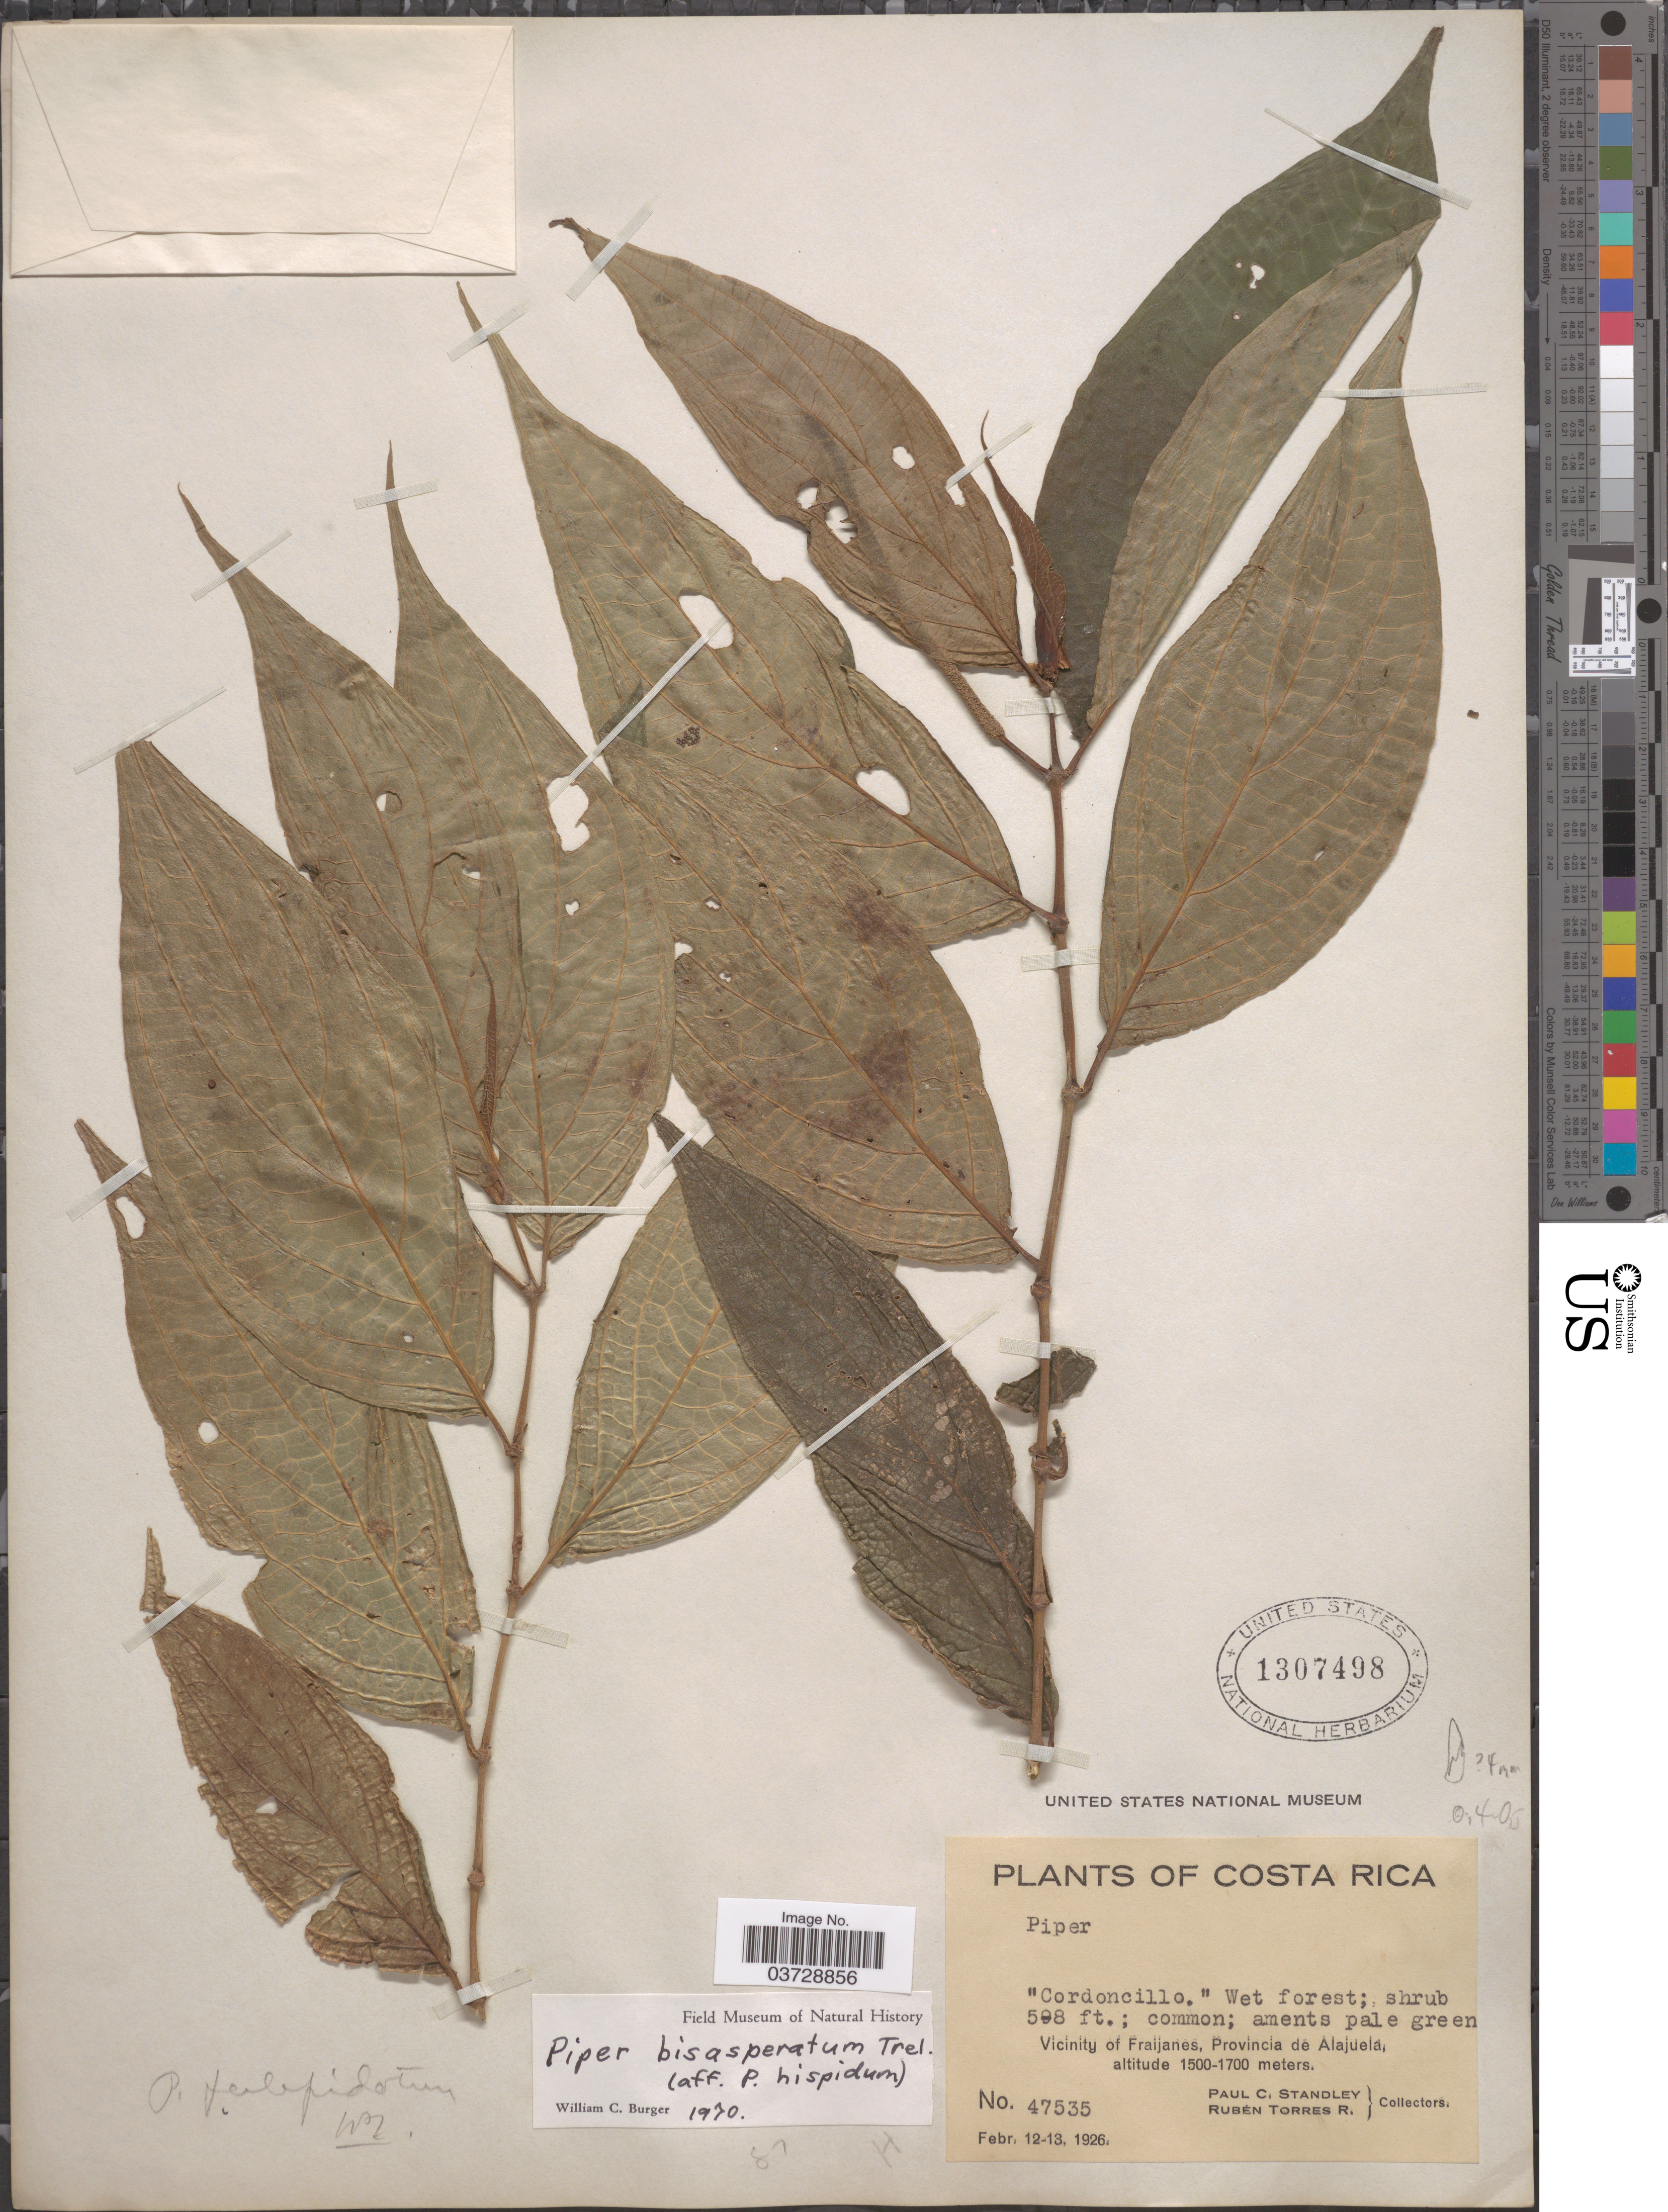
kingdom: Plantae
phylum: Tracheophyta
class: Magnoliopsida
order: Piperales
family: Piperaceae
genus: Piper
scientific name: Piper bisasperatum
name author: Trel.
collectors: P. C. Standley & R. Torres Rojas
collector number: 47535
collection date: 1926-02-12/1926-02-13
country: Costa Rica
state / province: Alajuela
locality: Vicinity of Fraijanes.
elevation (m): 1500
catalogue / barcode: US 1307498